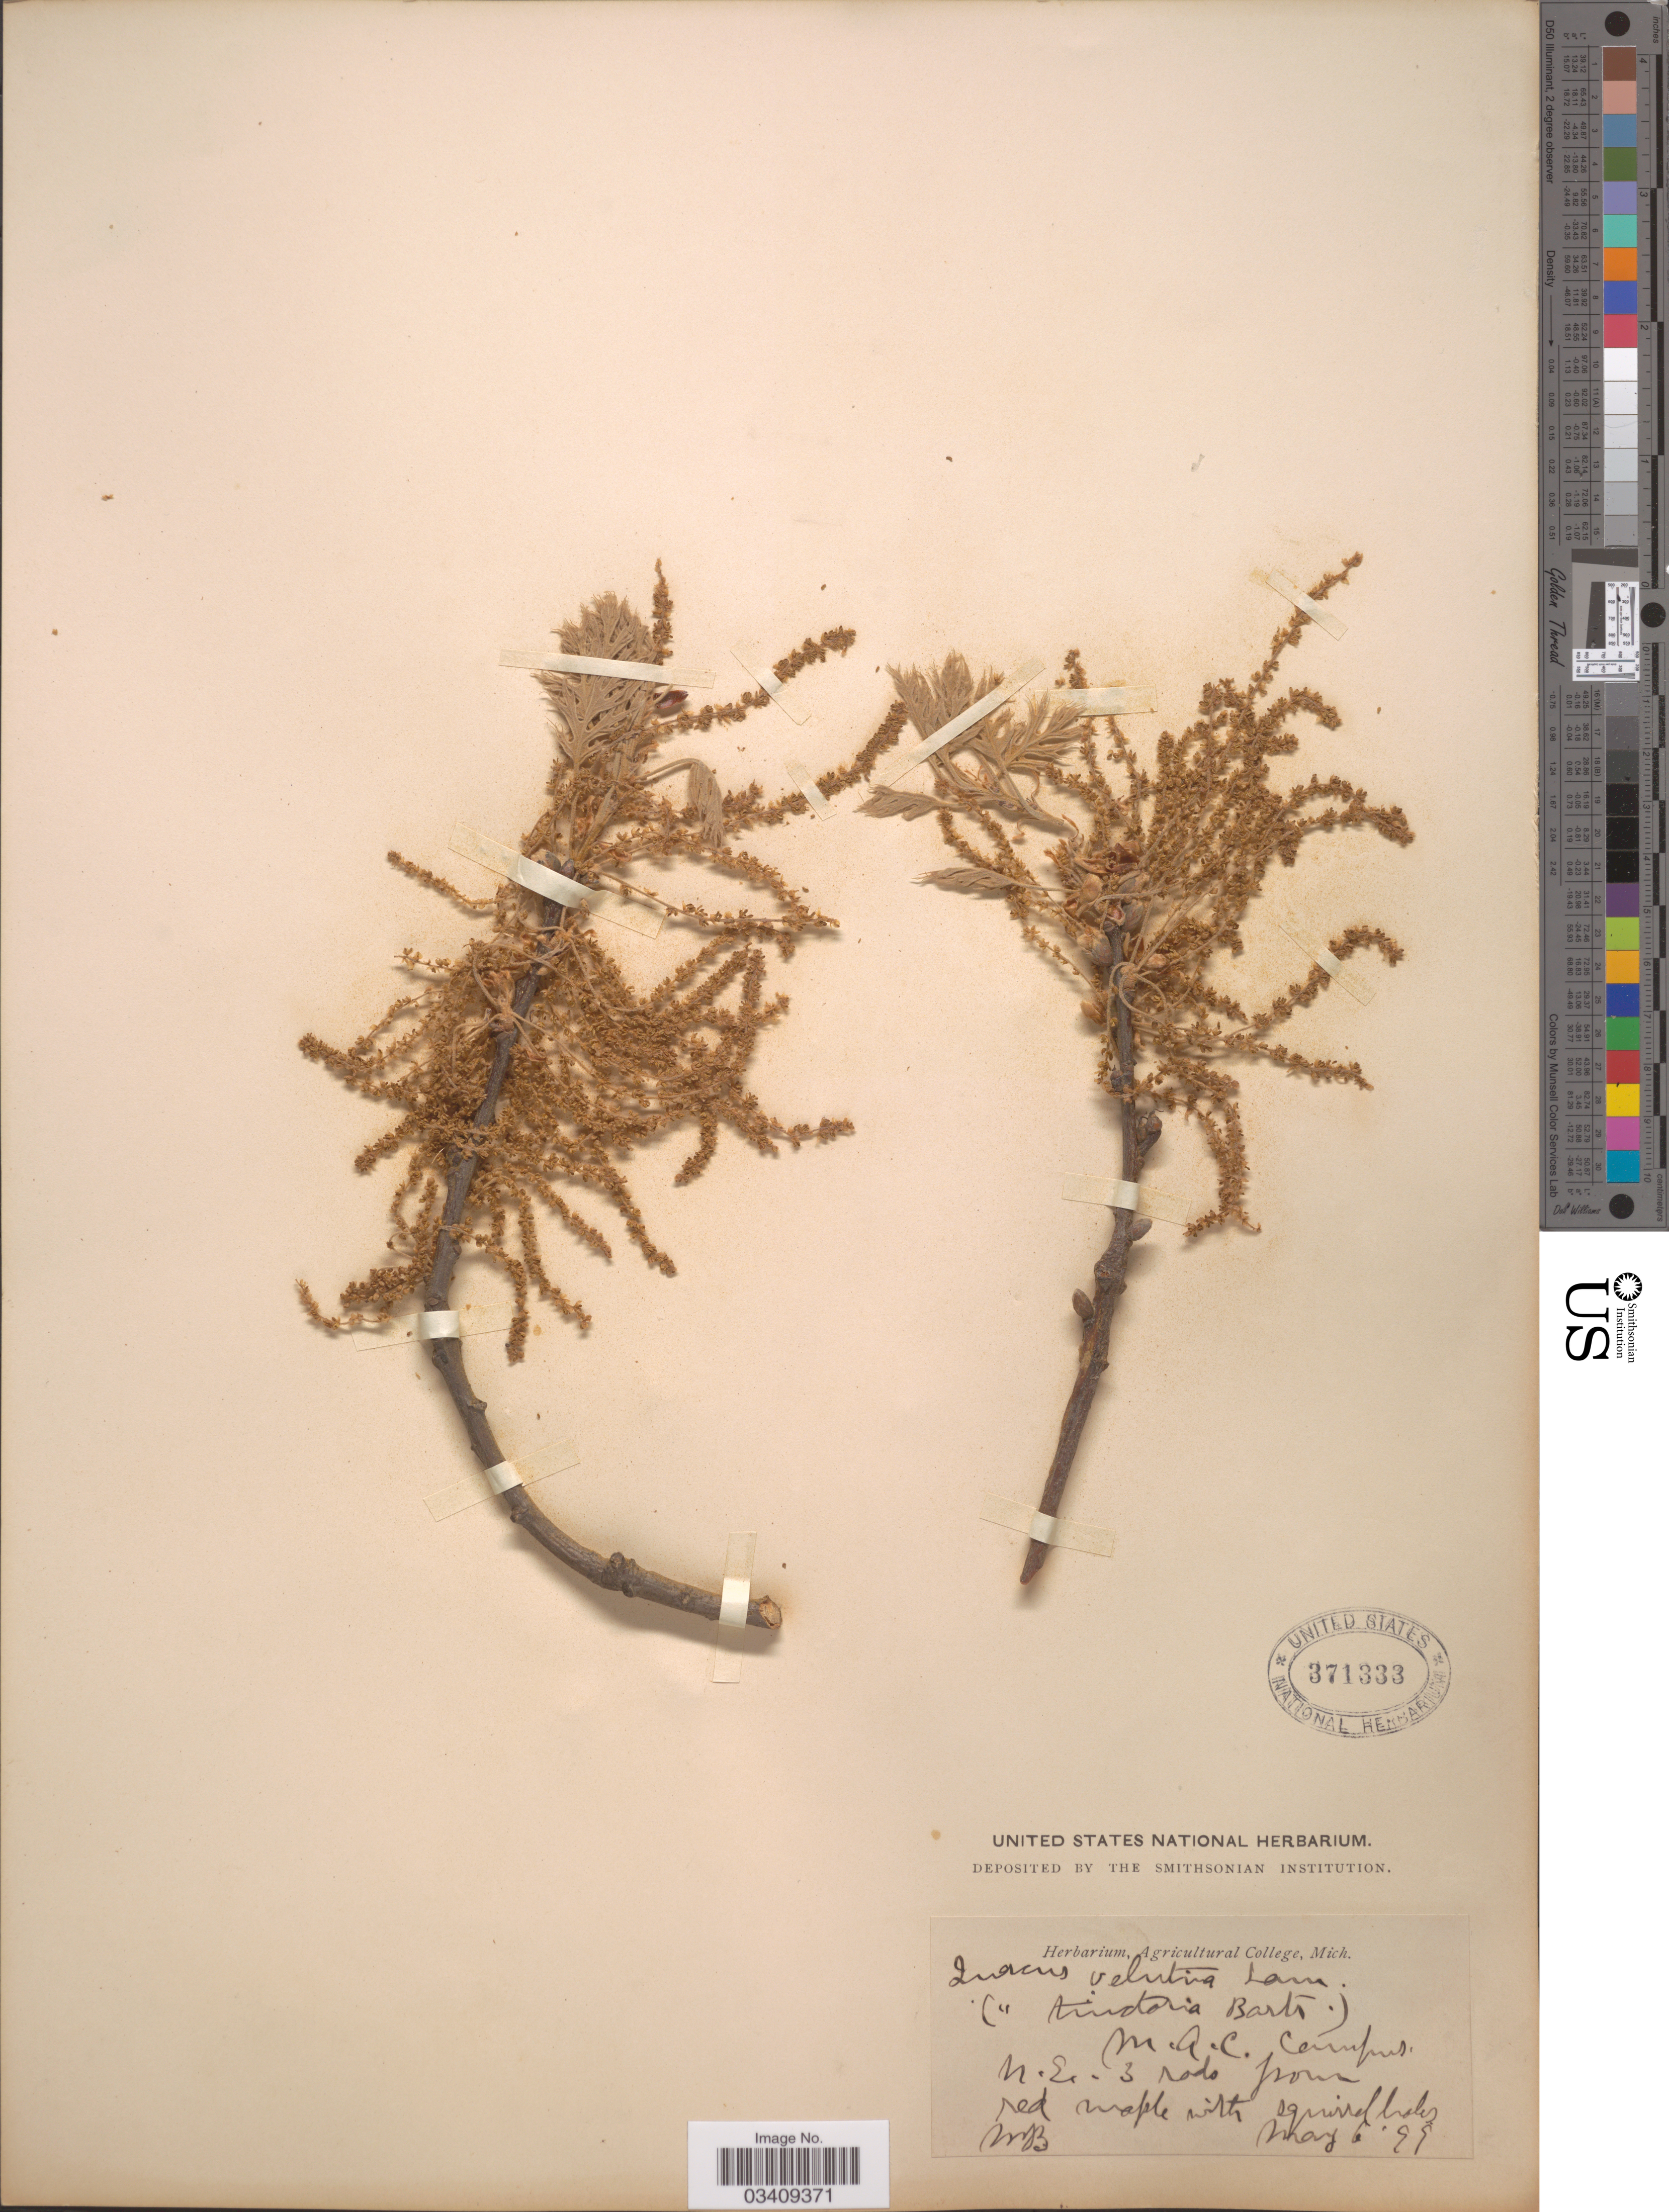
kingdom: Plantae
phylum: Tracheophyta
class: Magnoliopsida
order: Fagales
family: Fagaceae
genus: Quercus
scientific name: Quercus velutina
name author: Lam.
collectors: W.J.B.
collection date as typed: Transcribed d/m/y: 6/5/99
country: United States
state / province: Michigan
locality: M.A.C. Campus N.E.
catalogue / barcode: US 371333